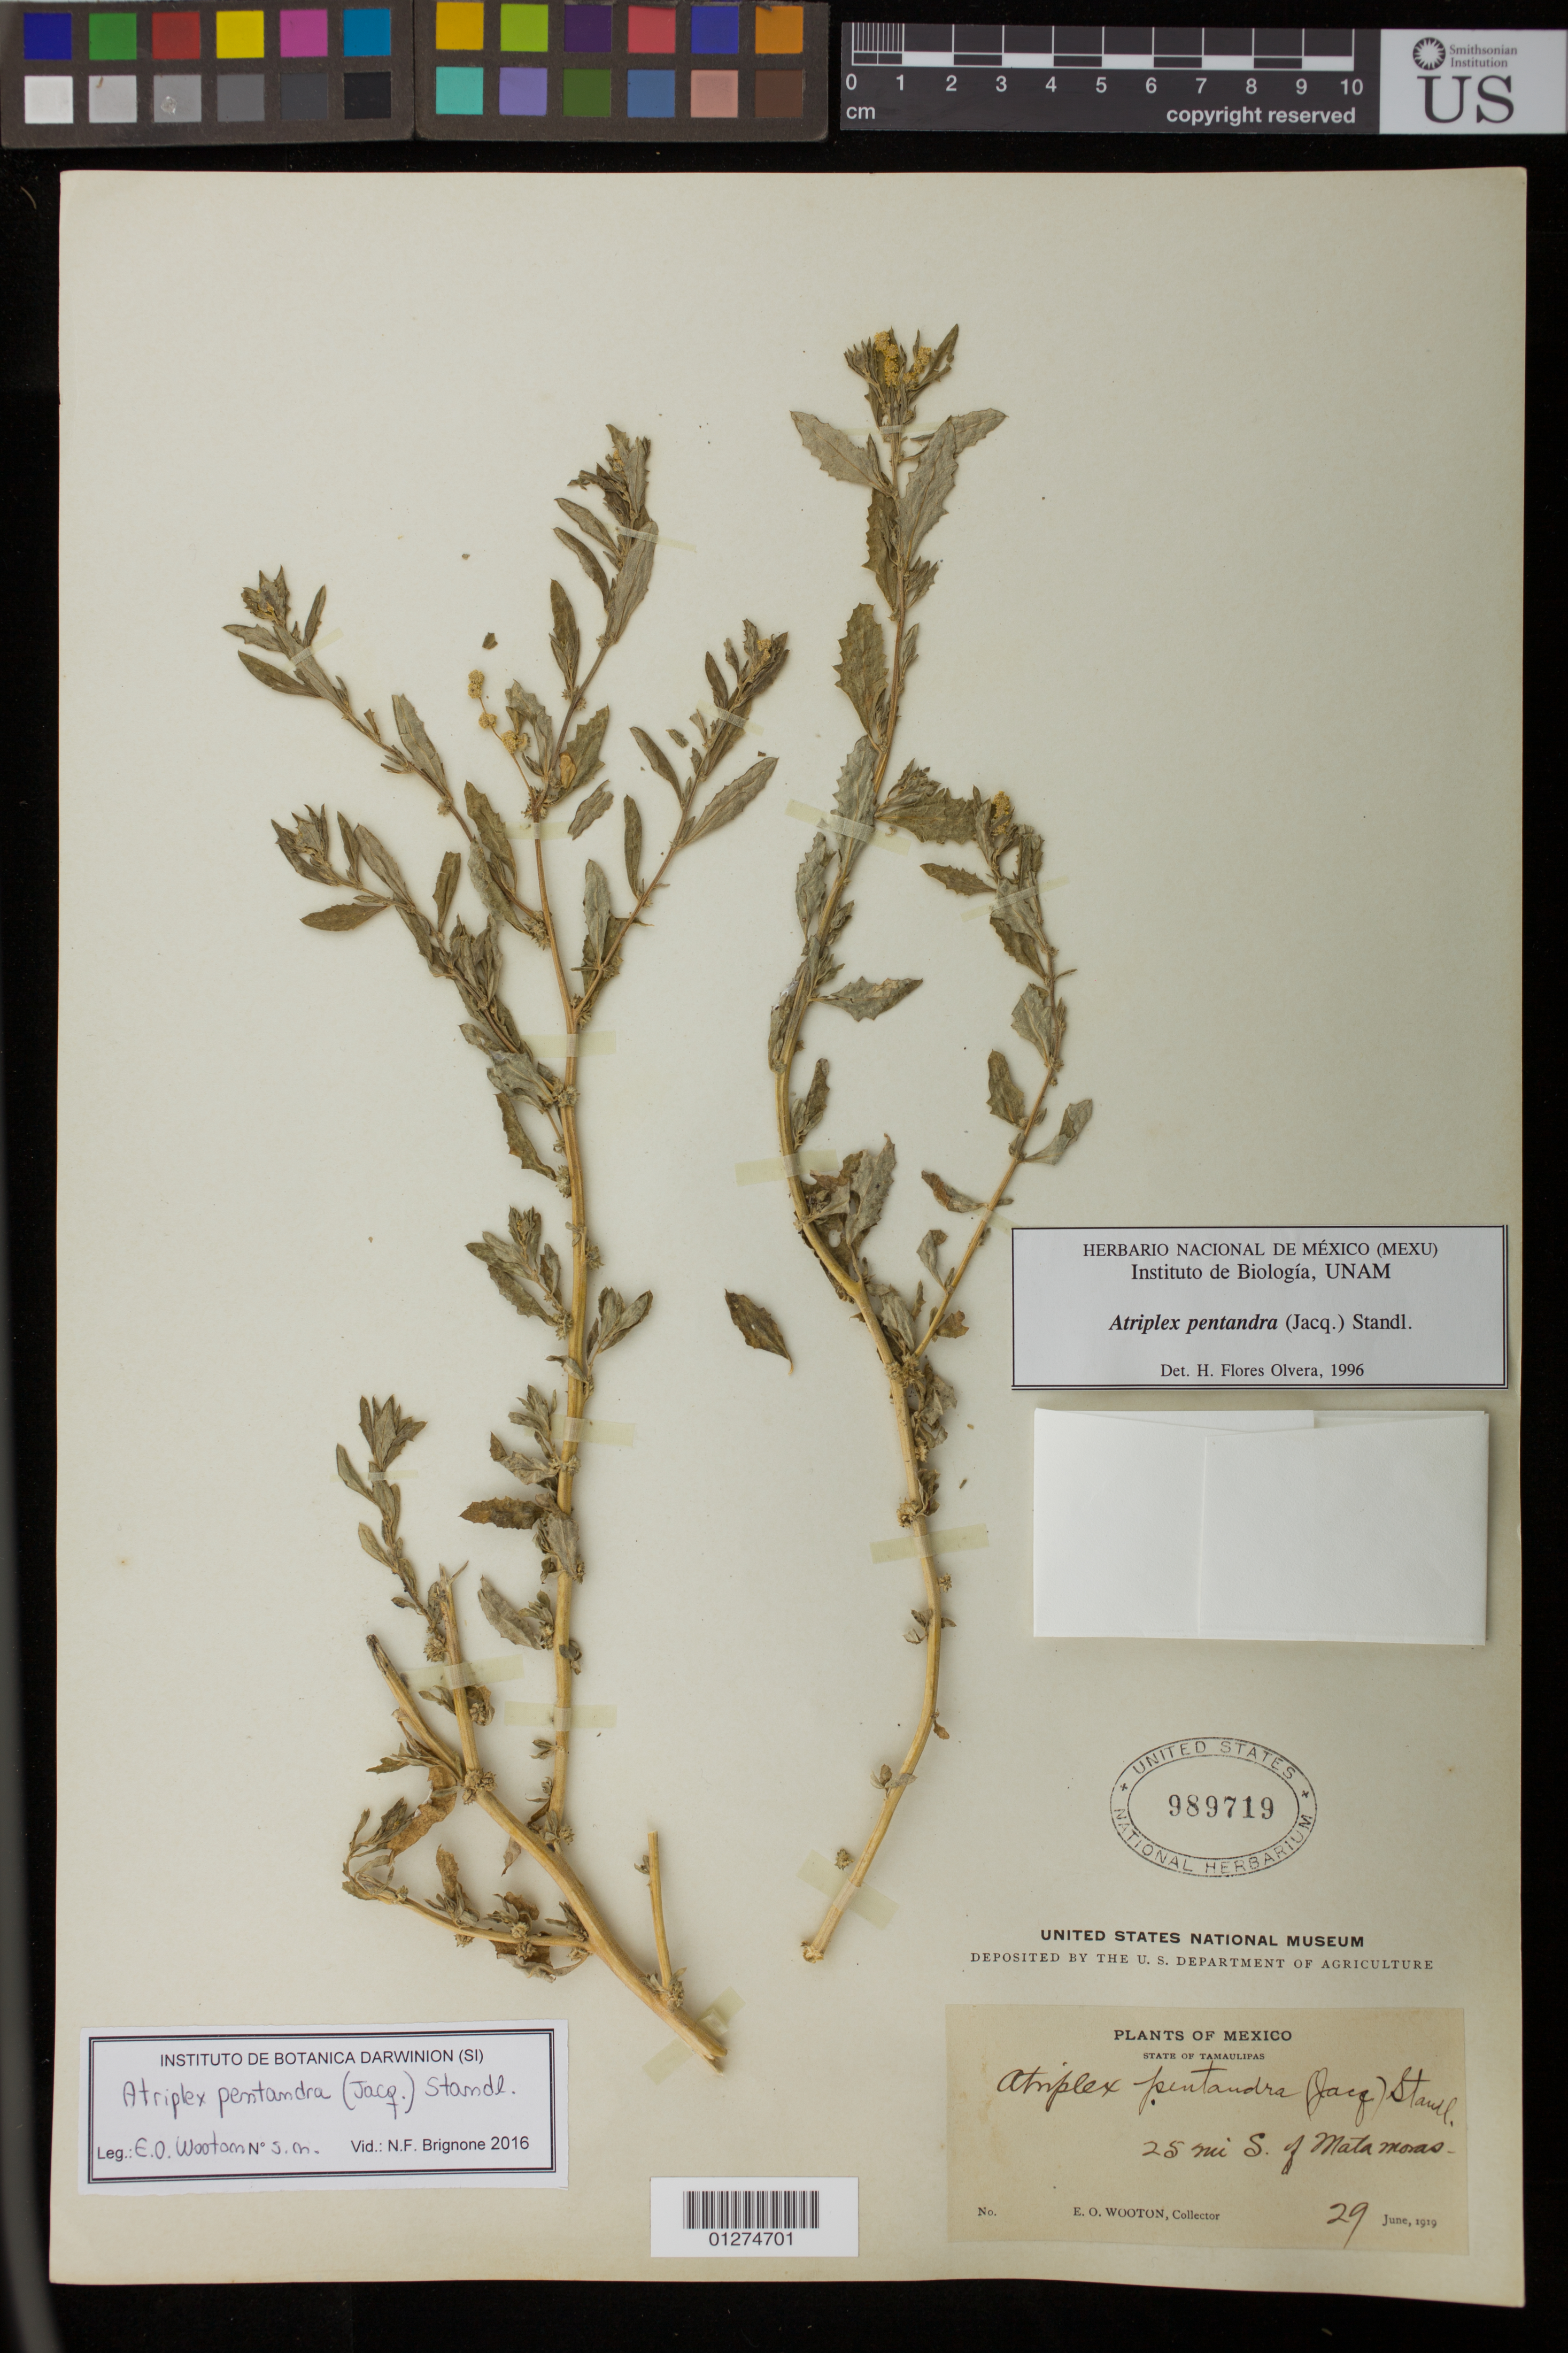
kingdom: Plantae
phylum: Tracheophyta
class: Magnoliopsida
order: Caryophyllales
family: Amaranthaceae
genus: Axyris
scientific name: Axyris pentandra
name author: Jacq.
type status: Neotype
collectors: E. O. Wooton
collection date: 1919-06-29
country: Mexico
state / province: Tamaulipas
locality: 25 mi S. of Matamoras [Matamoros]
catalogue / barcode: US 989719